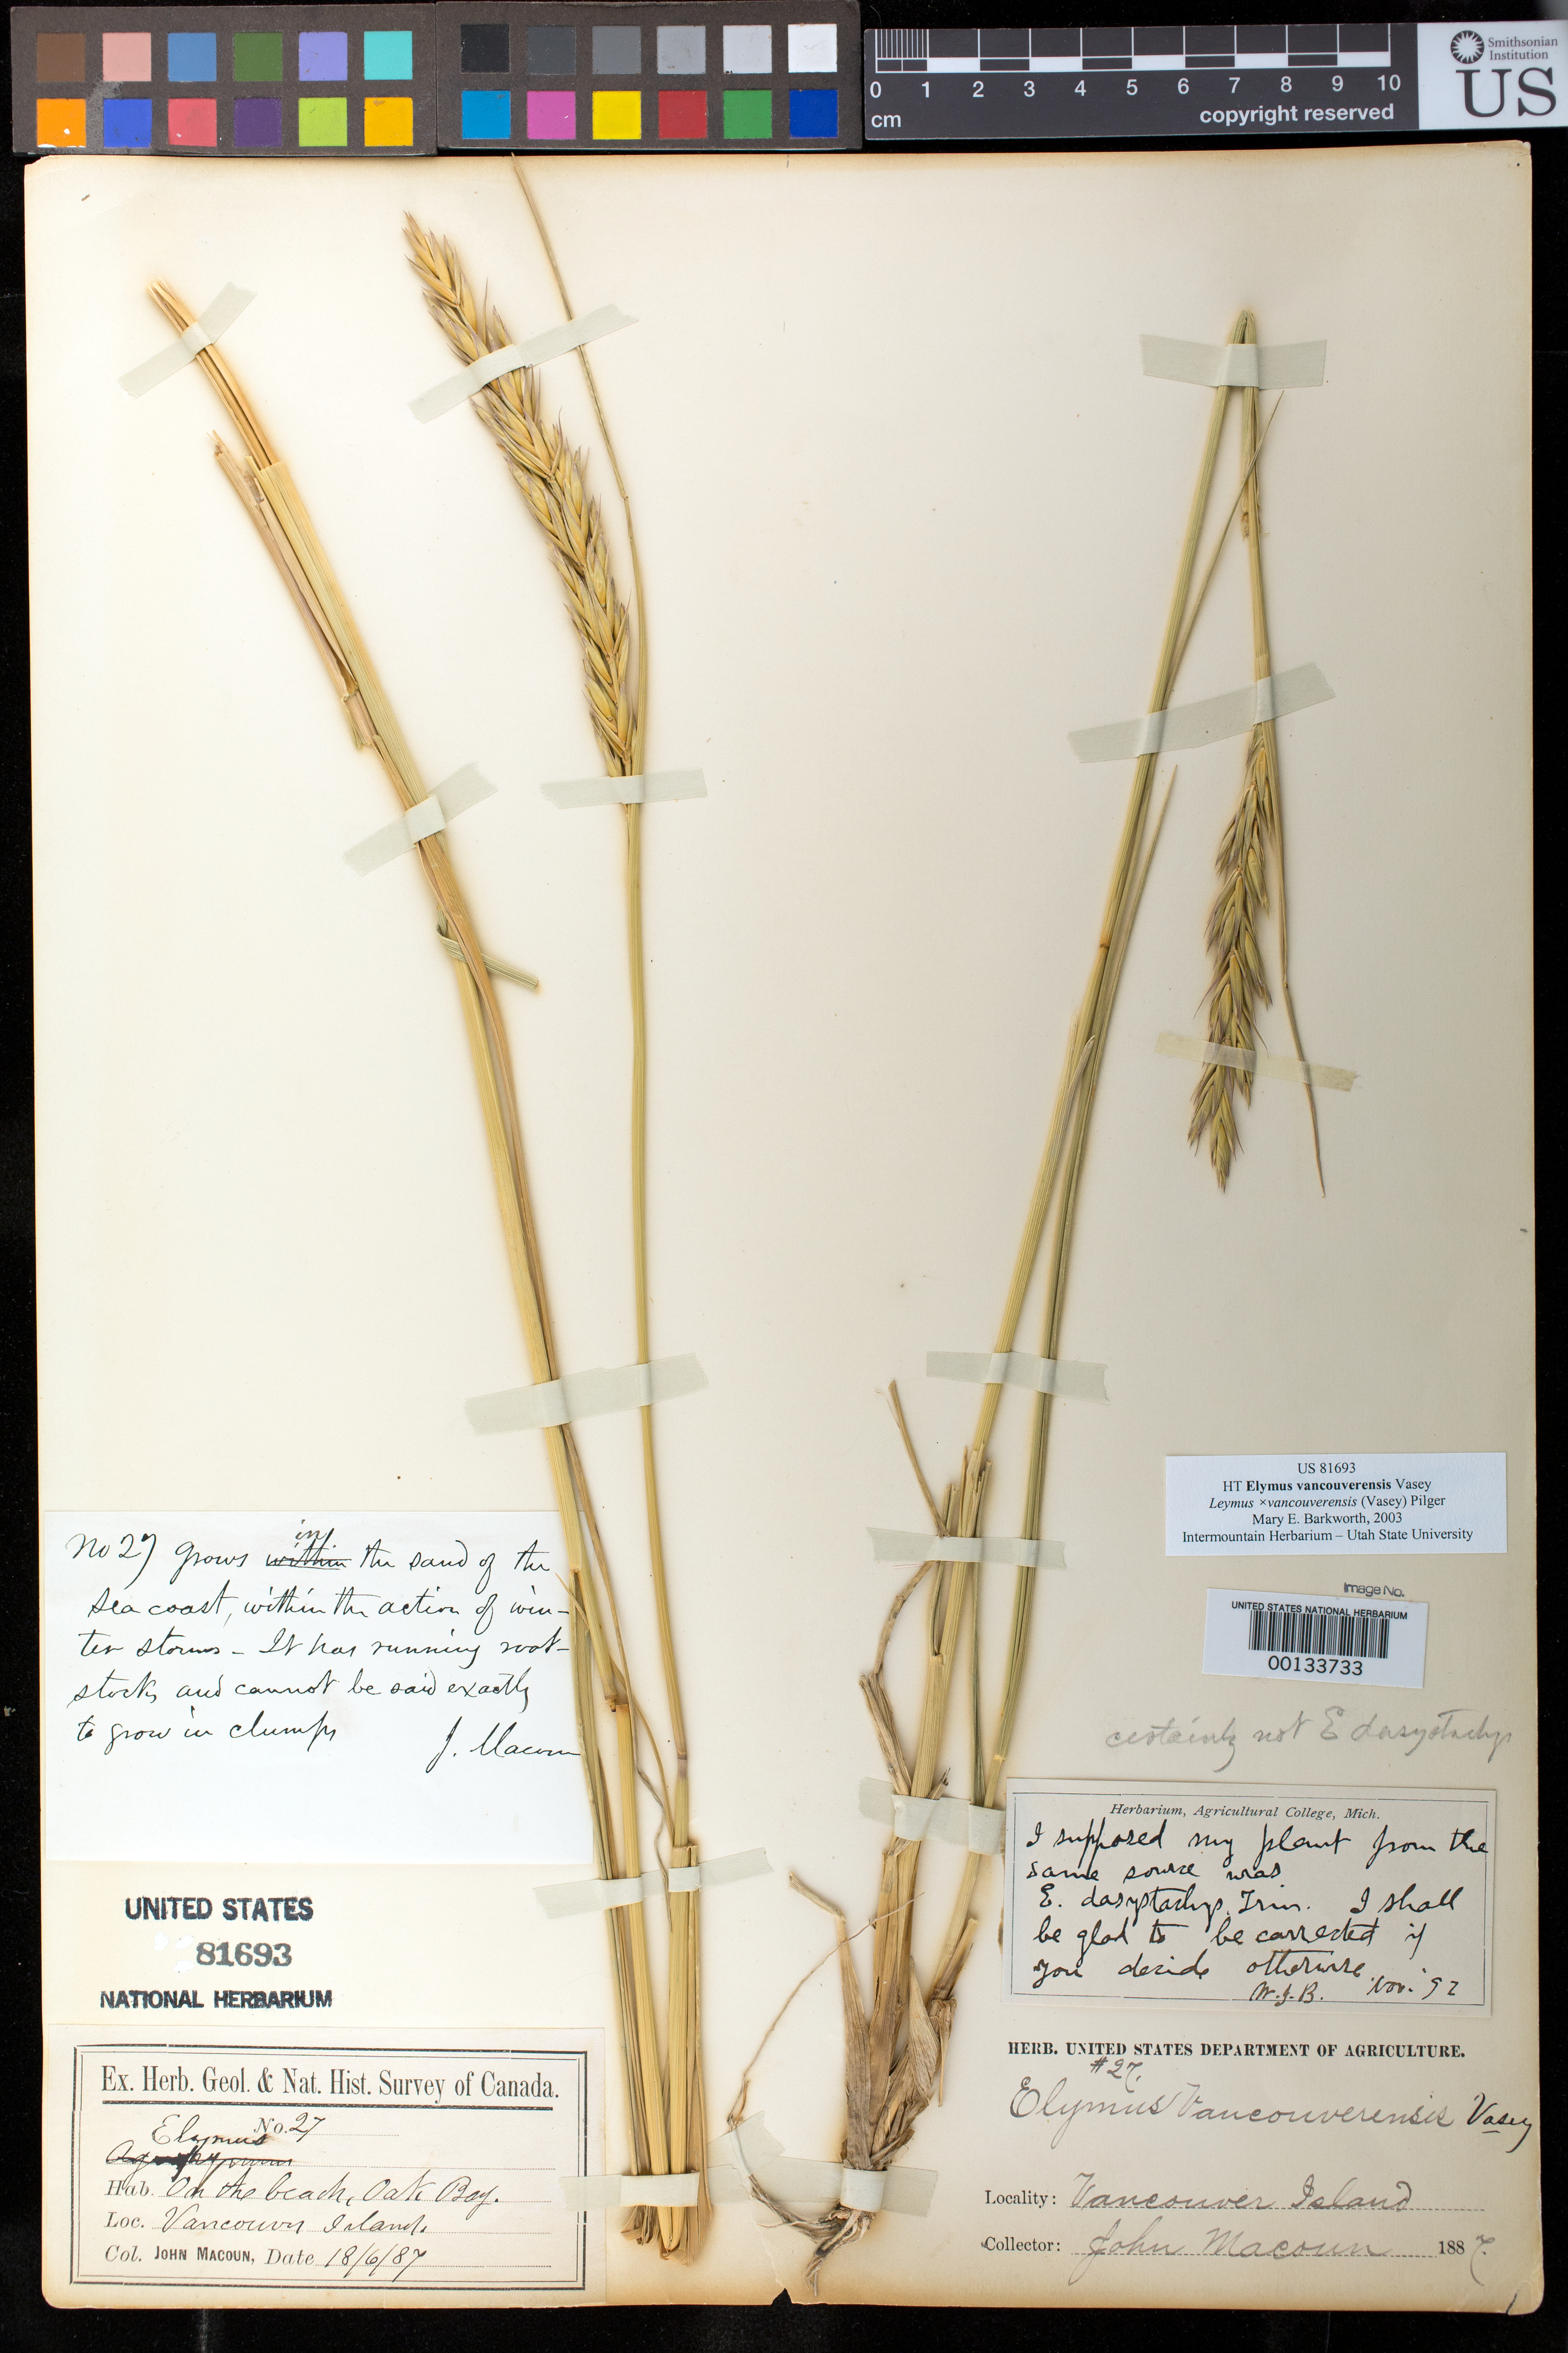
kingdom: Plantae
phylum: Tracheophyta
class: Liliopsida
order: Poales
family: Poaceae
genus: Elymus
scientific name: Elymus vancouverensis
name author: Vasey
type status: Holotype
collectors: J. Macoun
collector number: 27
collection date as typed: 18 Jun 1887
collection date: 1887-06-18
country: Canada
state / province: British Columbia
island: Vancouver Island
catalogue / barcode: US 81693